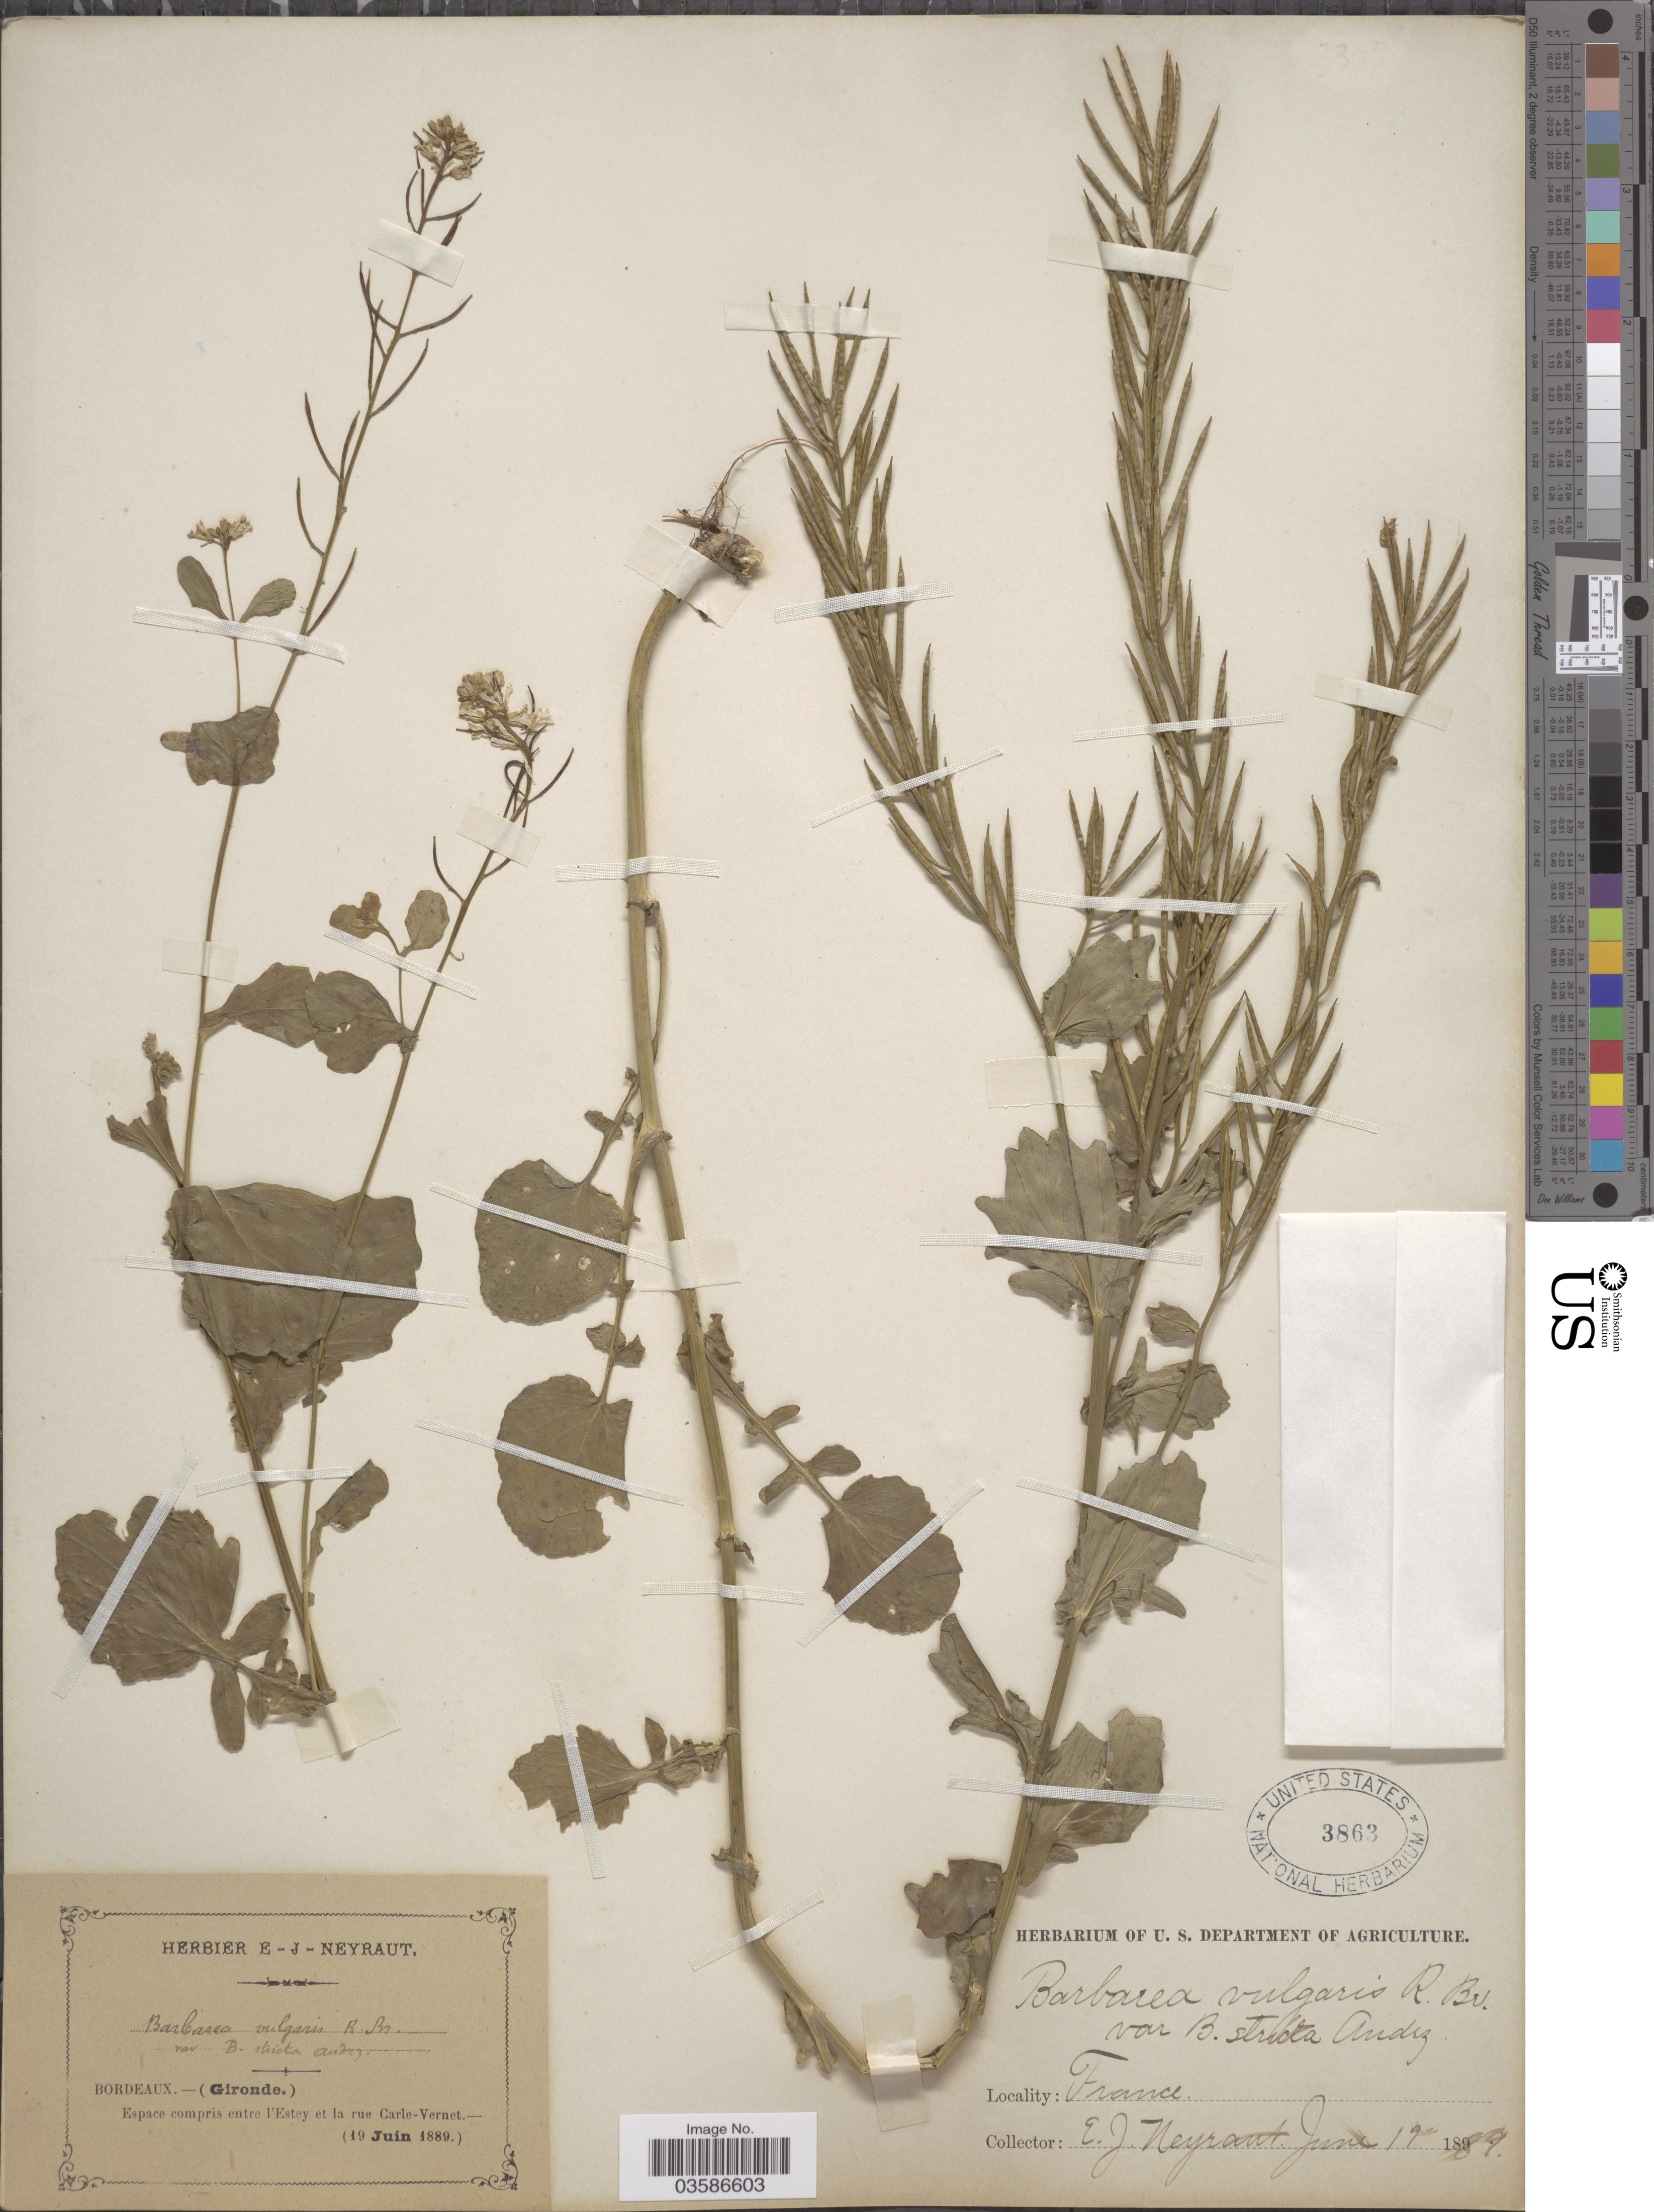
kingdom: Plantae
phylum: Tracheophyta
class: Magnoliopsida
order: Brassicales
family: Brassicaceae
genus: Barbarea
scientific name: Barbarea vulgaris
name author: W.T. Aiton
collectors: E. Neyraut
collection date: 1889-06-19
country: France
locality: Bordeaux (Gironde). Espace compris entre l'Estey et la rue Carle-Vernet.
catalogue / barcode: US 3863